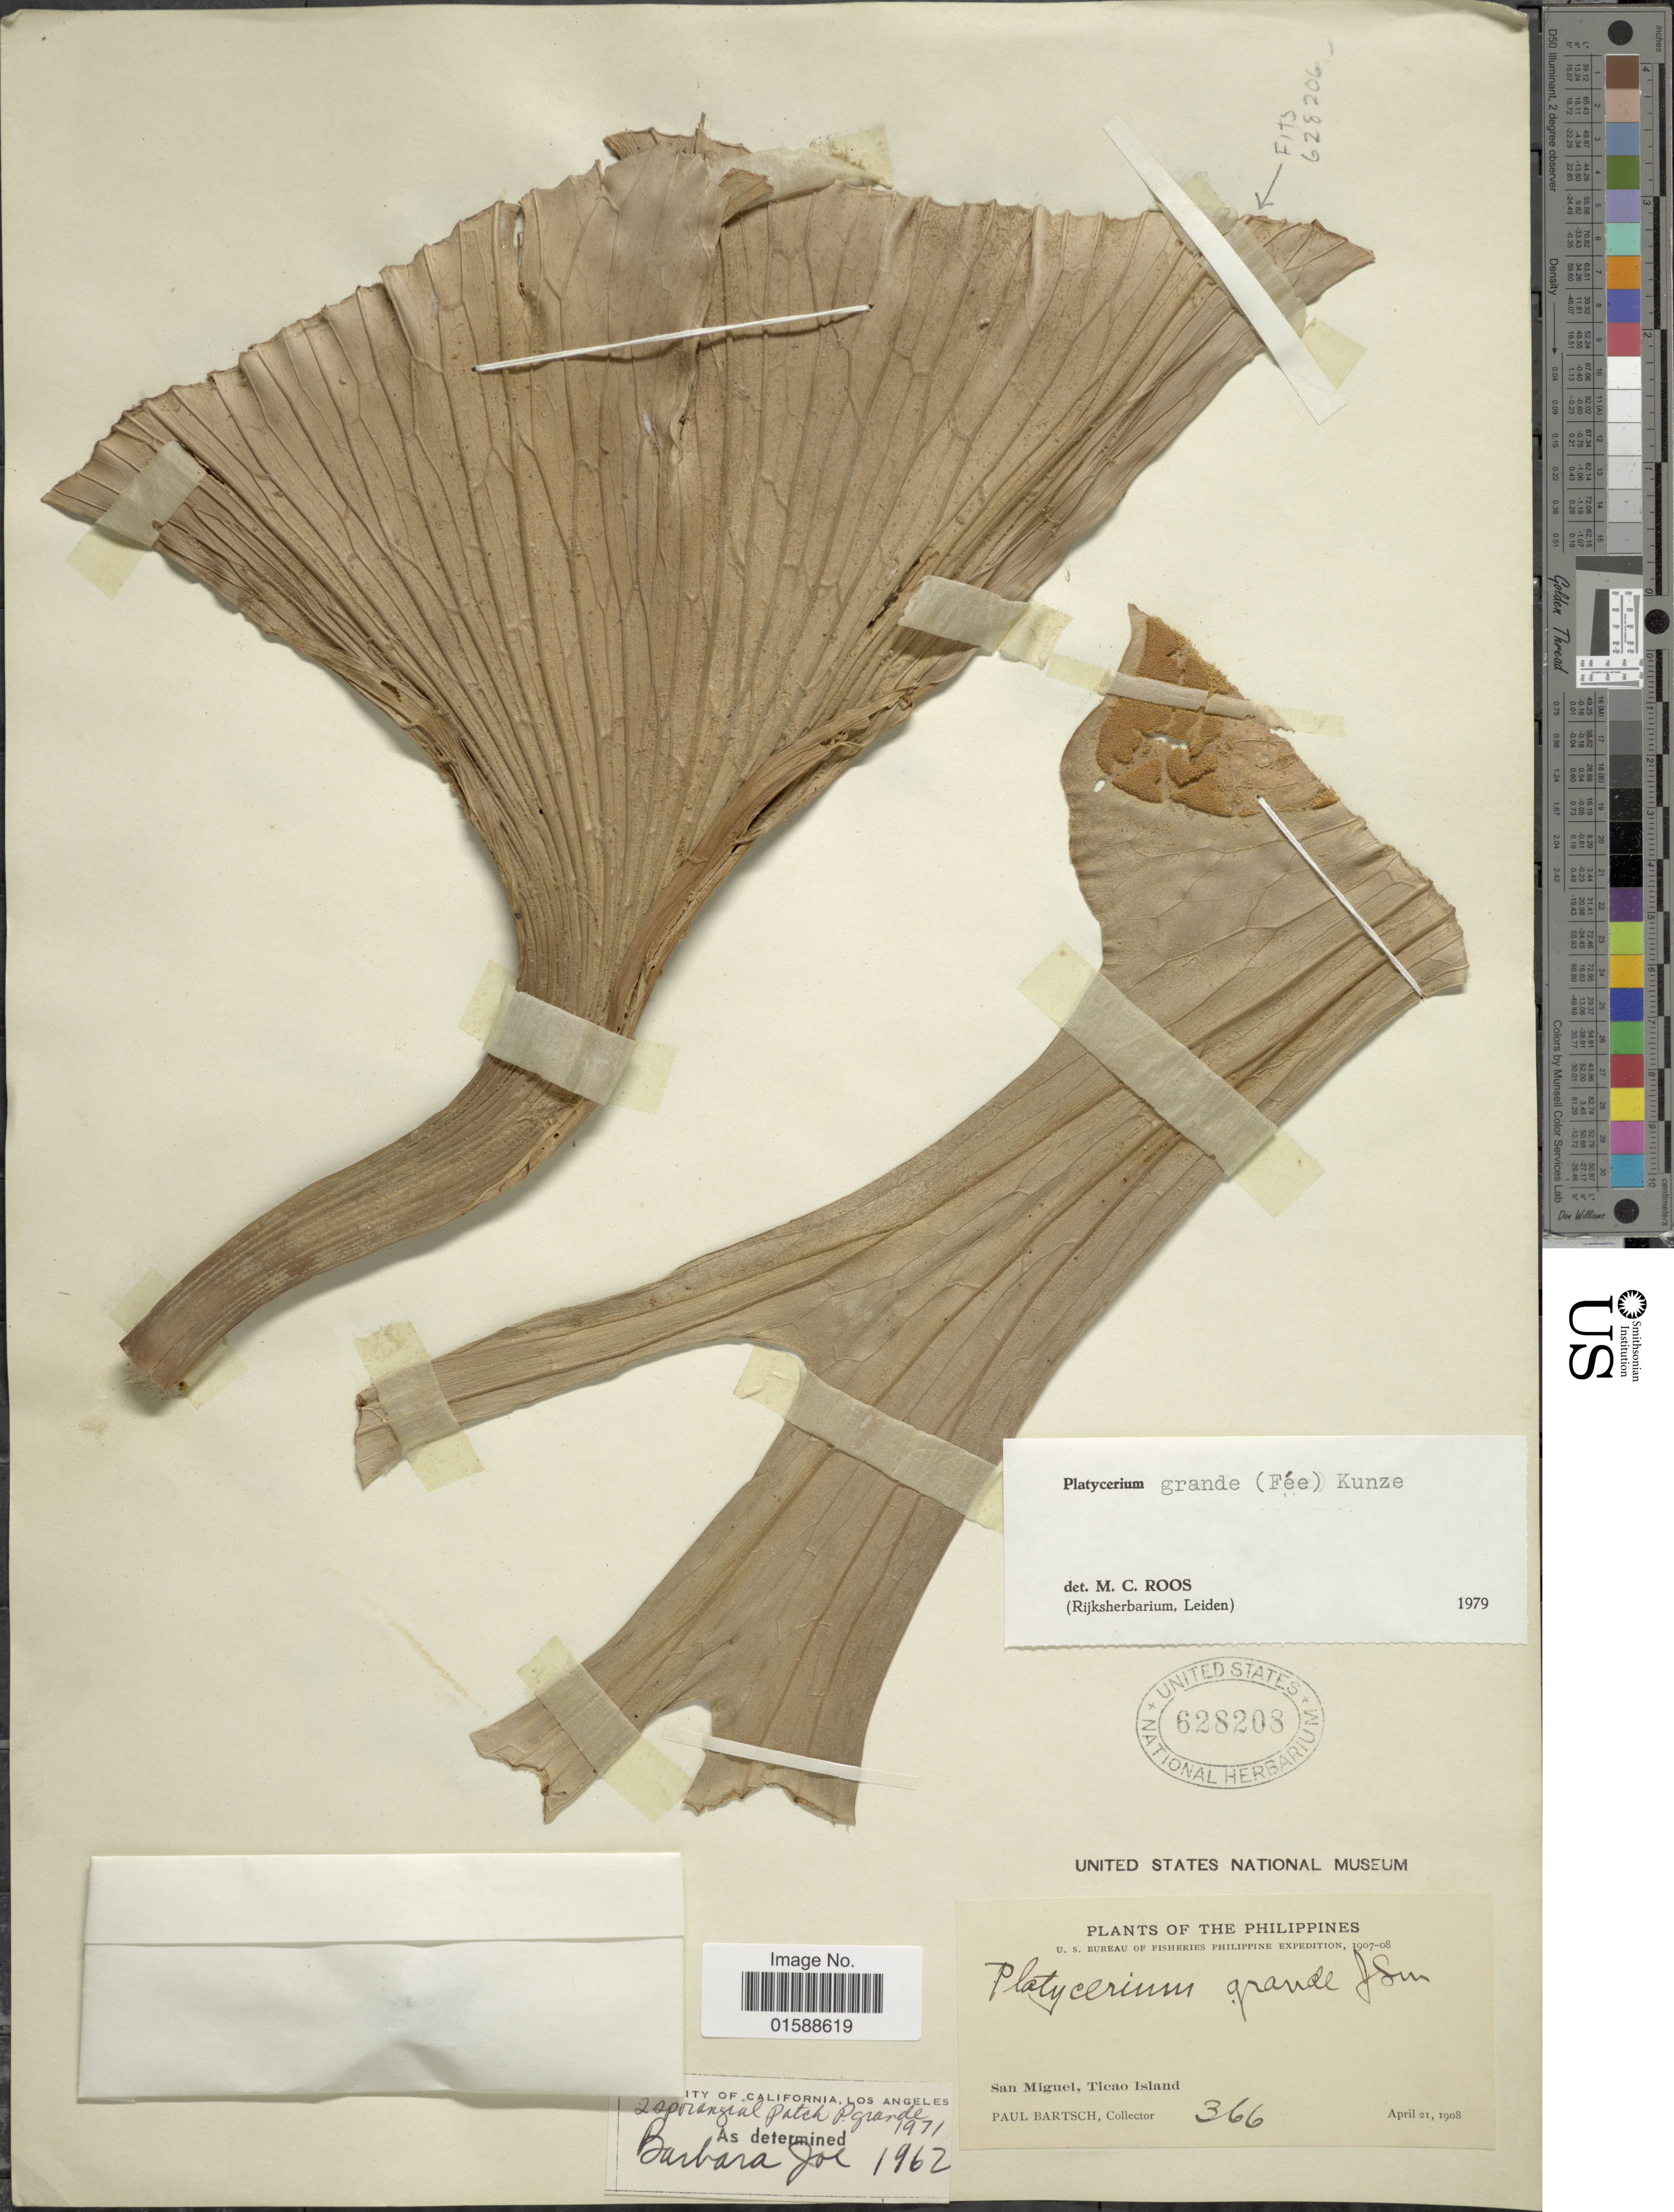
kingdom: Plantae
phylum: Tracheophyta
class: Polypodiopsida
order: Polypodiales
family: Polypodiaceae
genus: Platycerium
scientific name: Platycerium grande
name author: (A. Cunn.) J. Sm.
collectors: P. Bartsch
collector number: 366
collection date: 1908-04-21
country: Philippines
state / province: Bicol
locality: San Miguel, Ticao Island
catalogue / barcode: US 628208